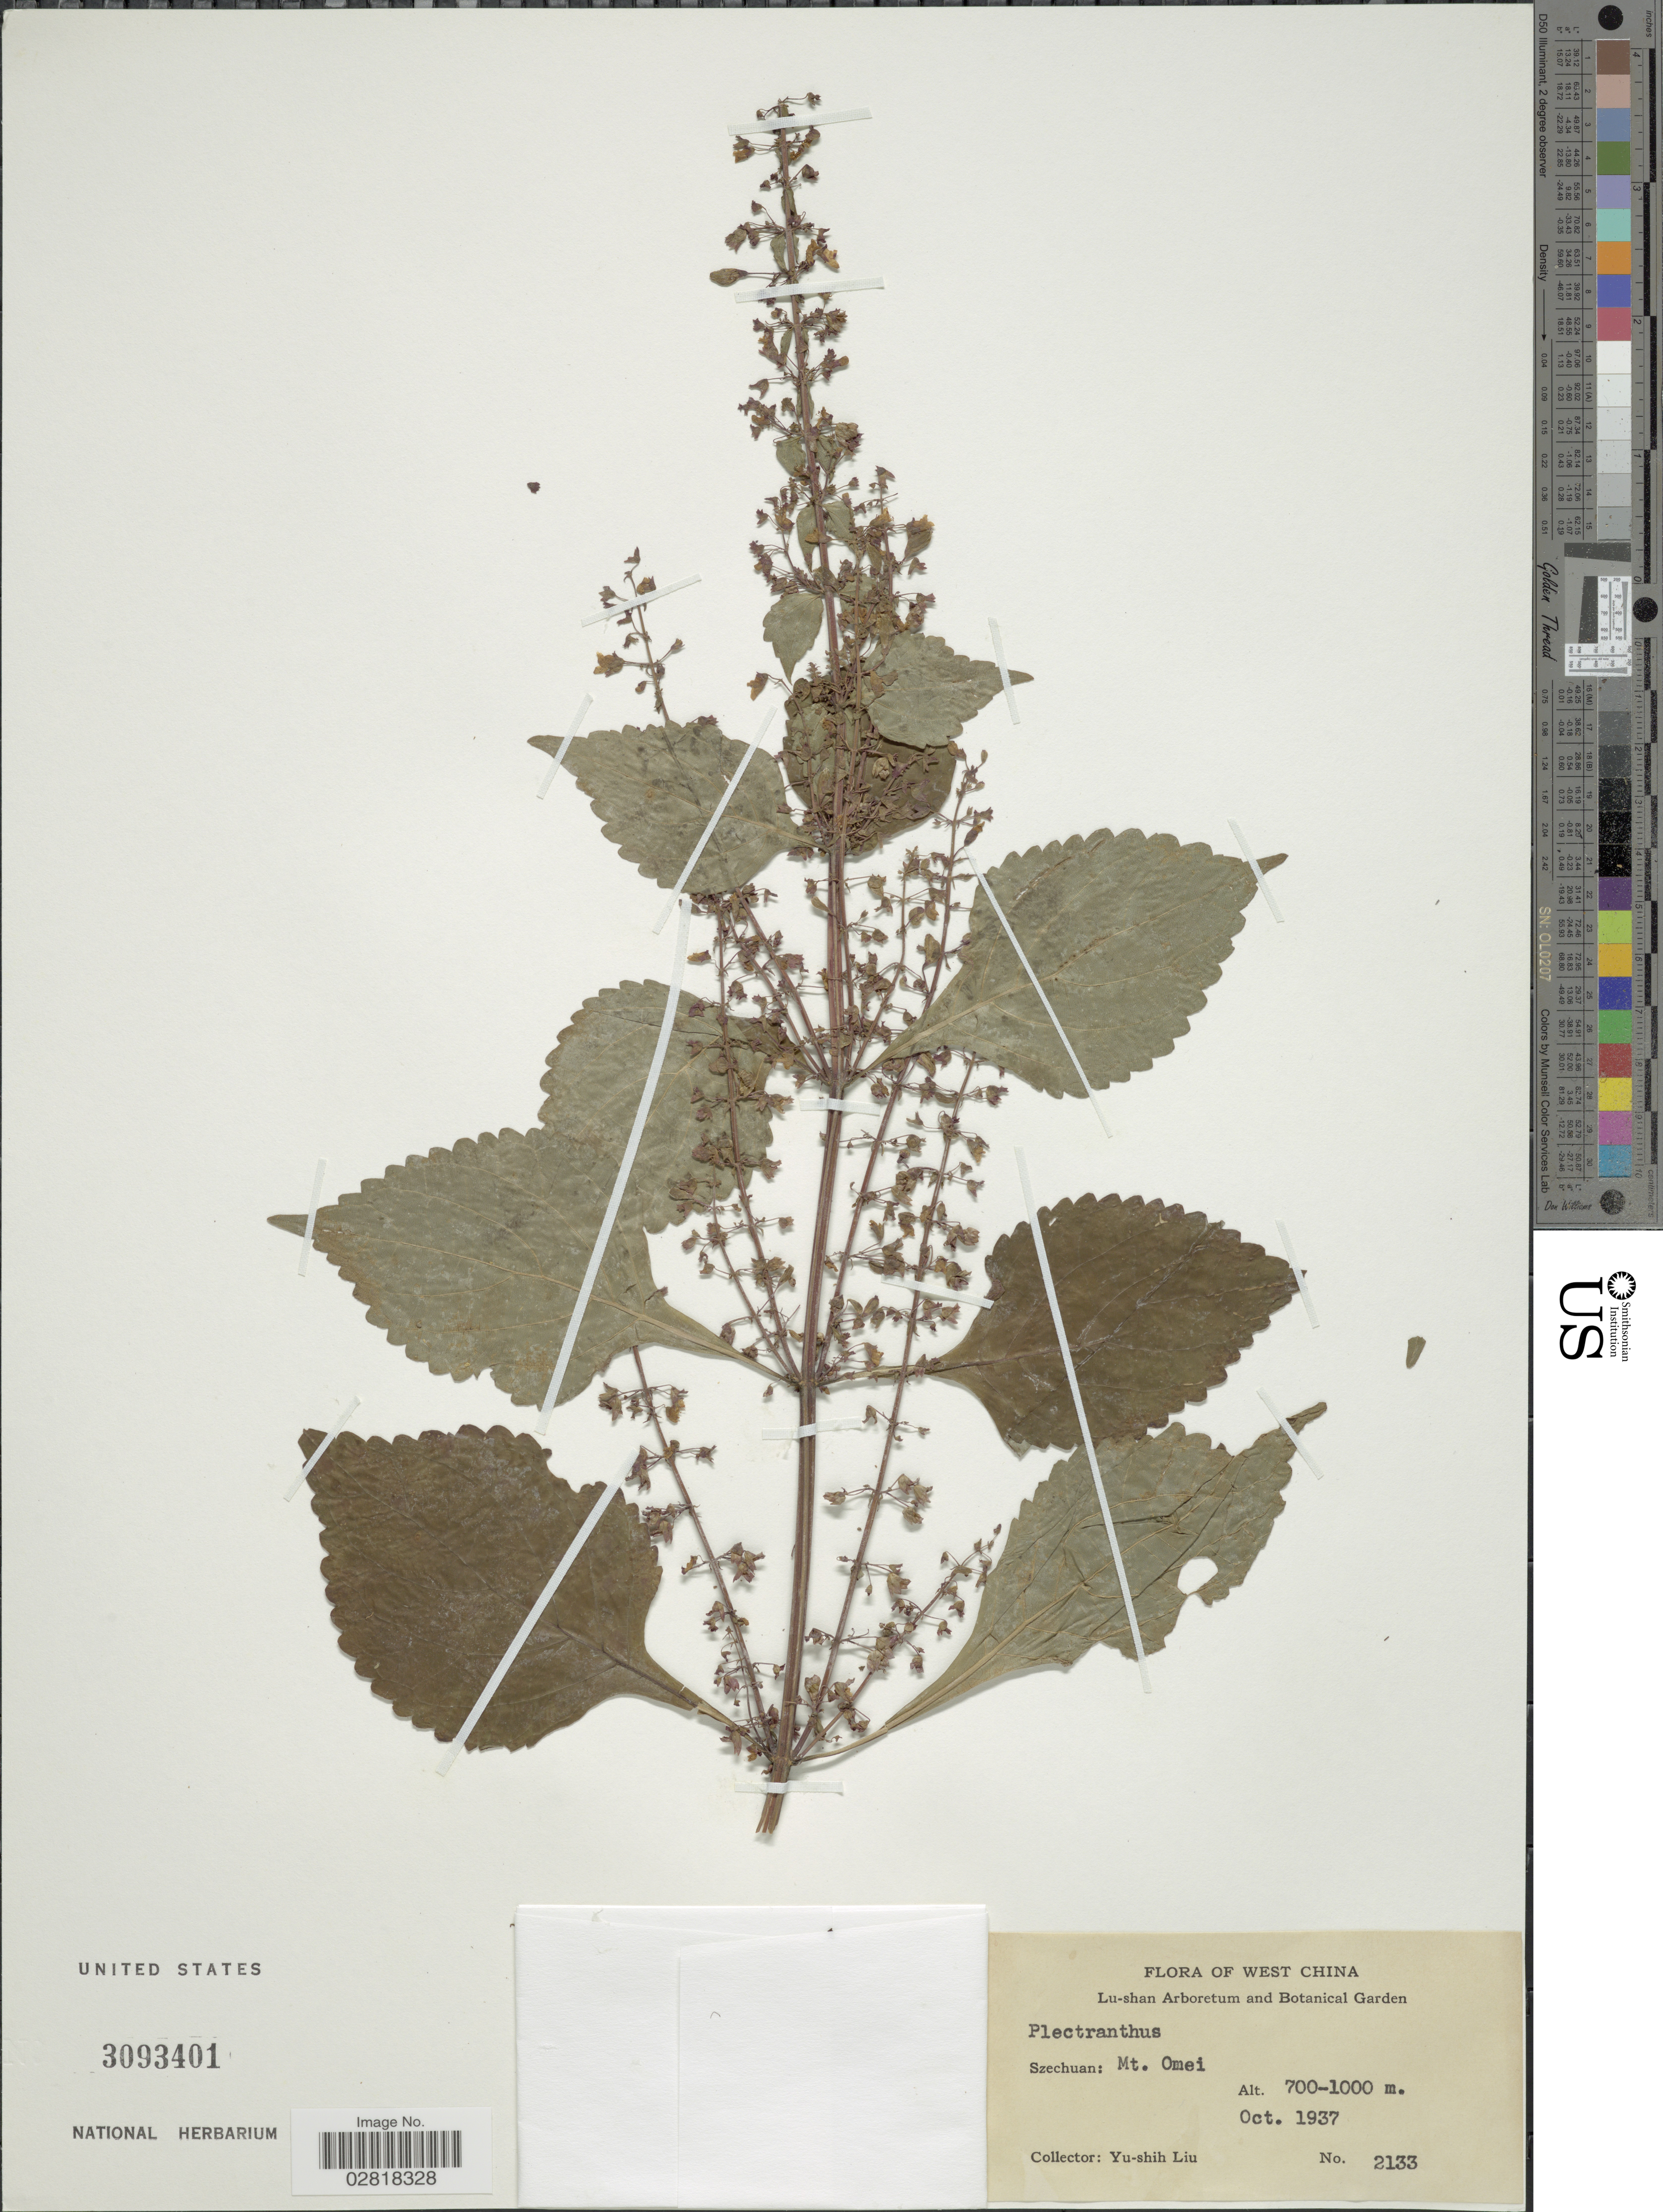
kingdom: Plantae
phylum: Tracheophyta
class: Magnoliopsida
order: Lamiales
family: Lamiaceae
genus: Plectranthus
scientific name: Plectranthus sp.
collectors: Y.-S. Liu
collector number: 2133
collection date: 1937-10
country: China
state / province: Sichuan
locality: West China, Szechuan: Mt. Omei.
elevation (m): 700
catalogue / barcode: US 3093401